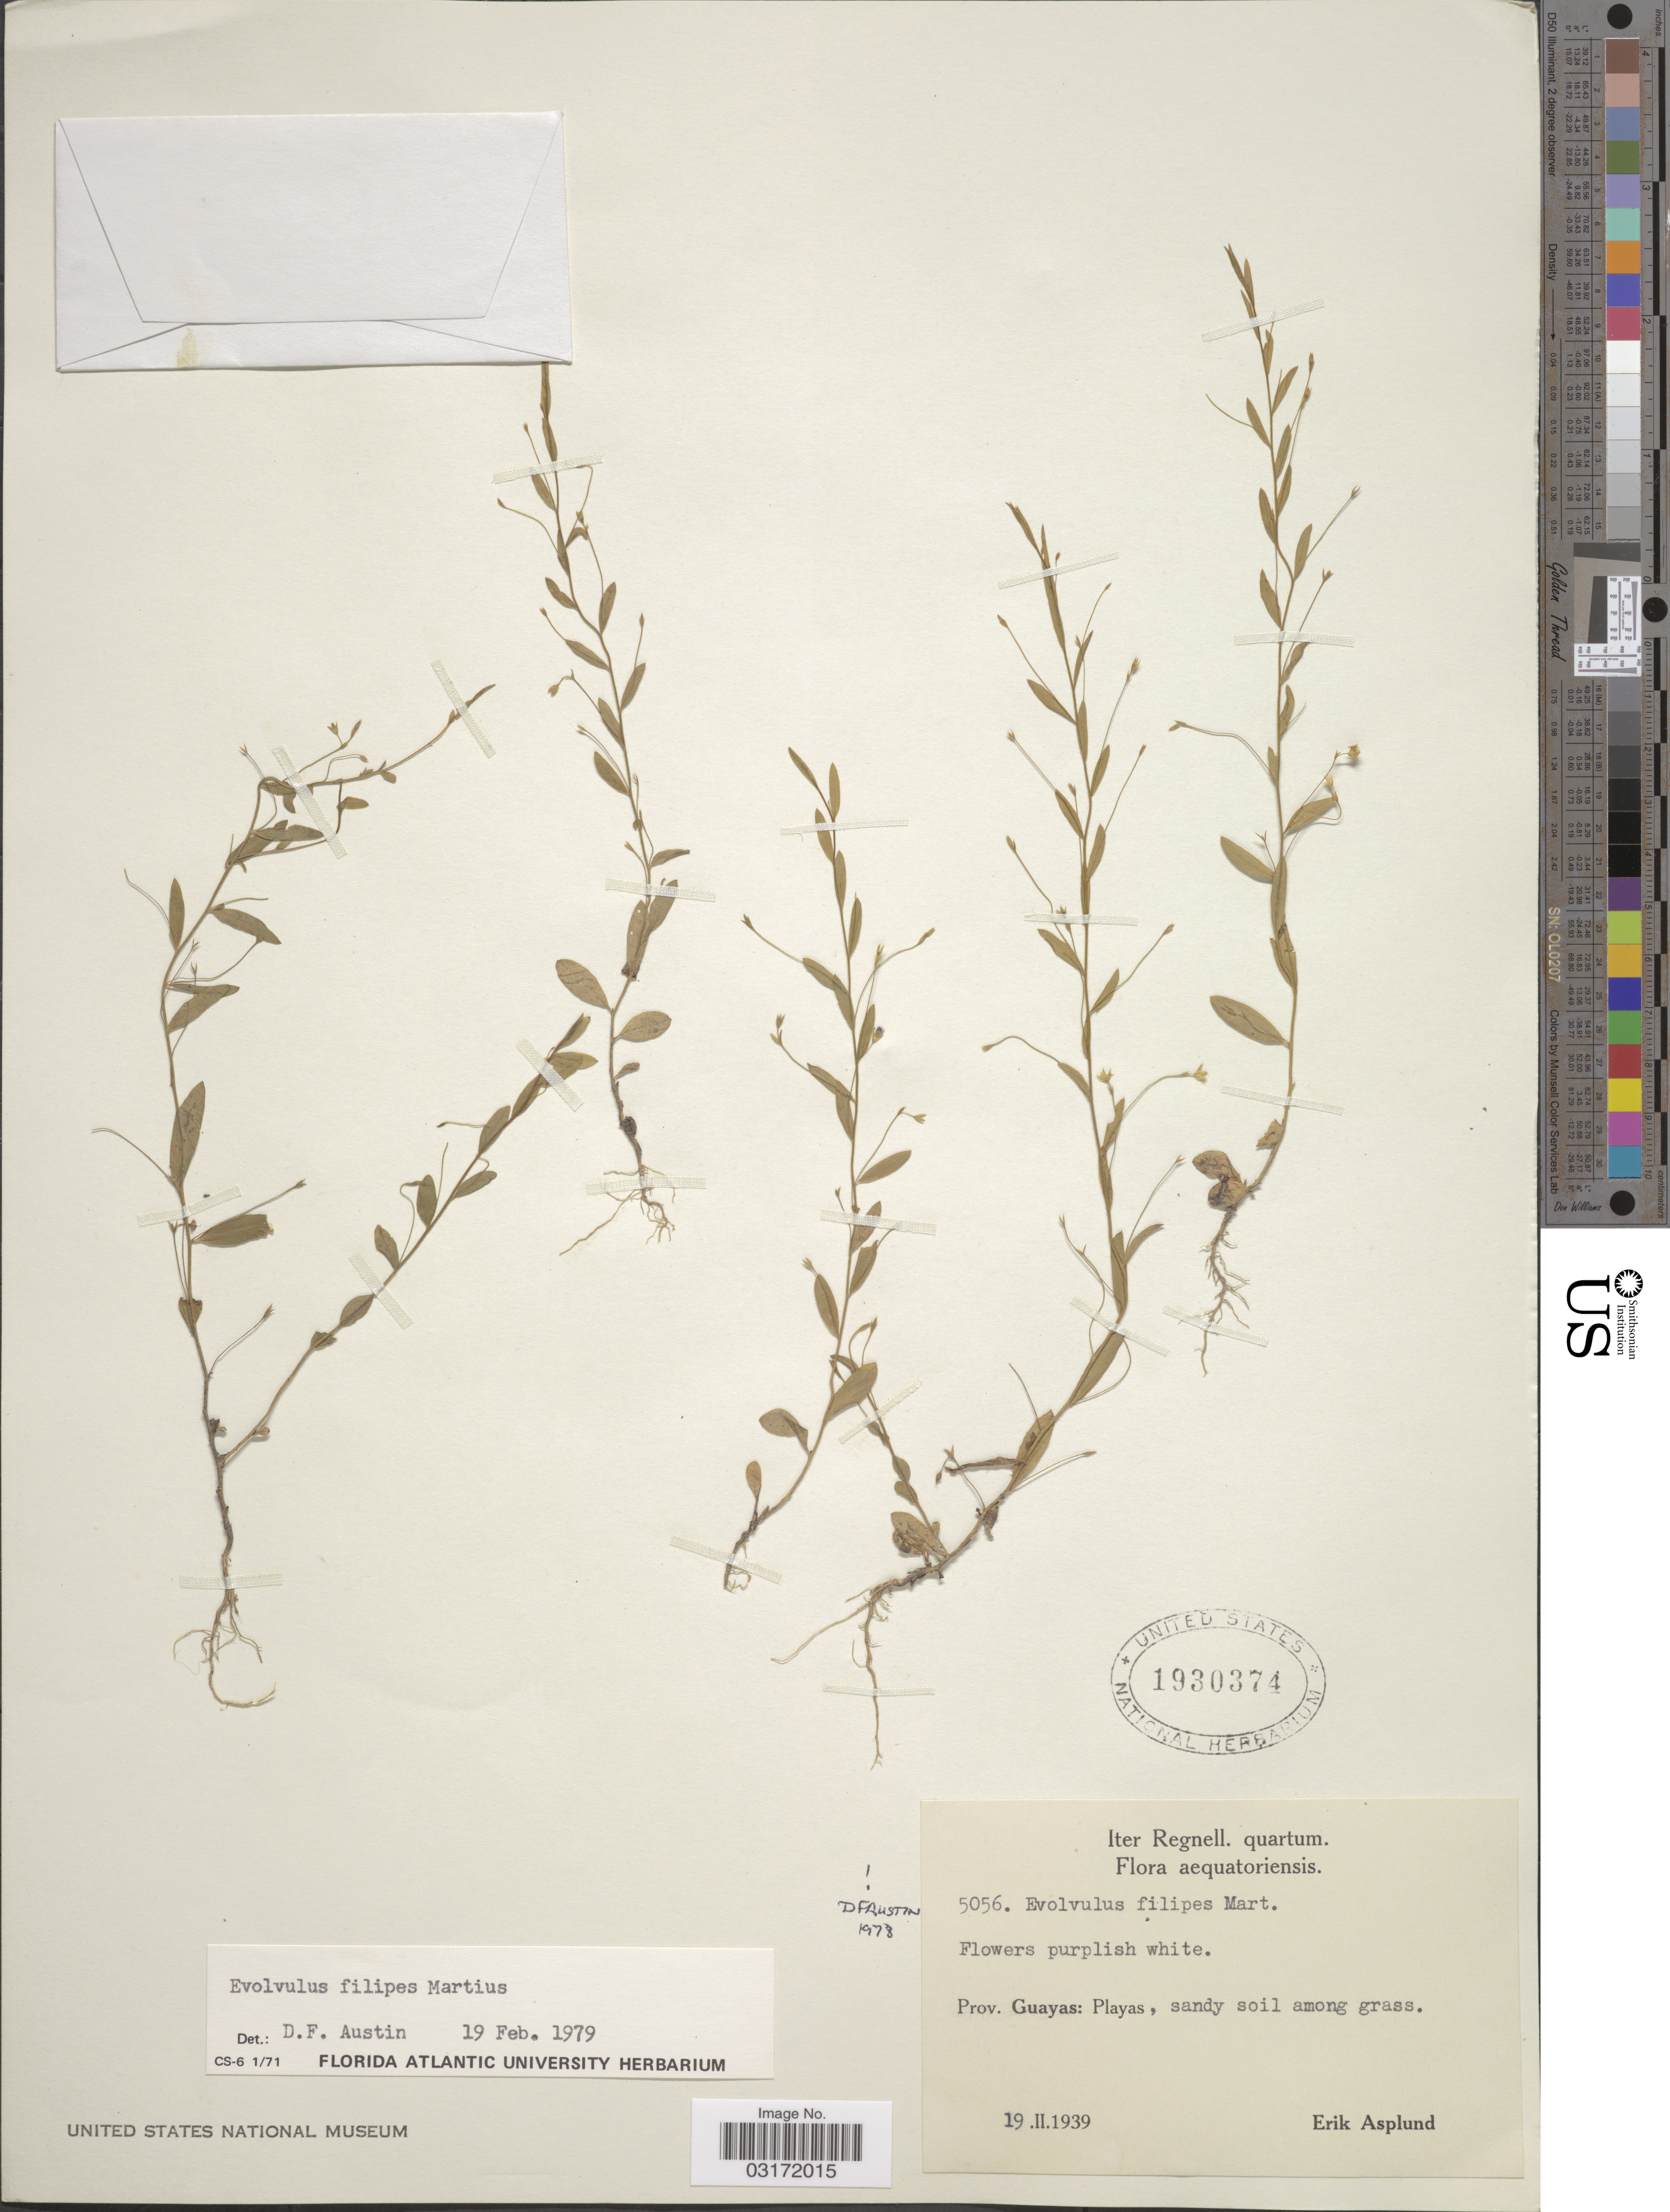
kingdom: Plantae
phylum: Tracheophyta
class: Magnoliopsida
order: Solanales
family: Convolvulaceae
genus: Evolvulus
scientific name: Evolvulus filipes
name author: Mart.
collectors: E. Asplund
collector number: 5056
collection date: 1939-02-19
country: Ecuador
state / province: Guayas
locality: Playas, sandy soil among grass.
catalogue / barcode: US 1930374